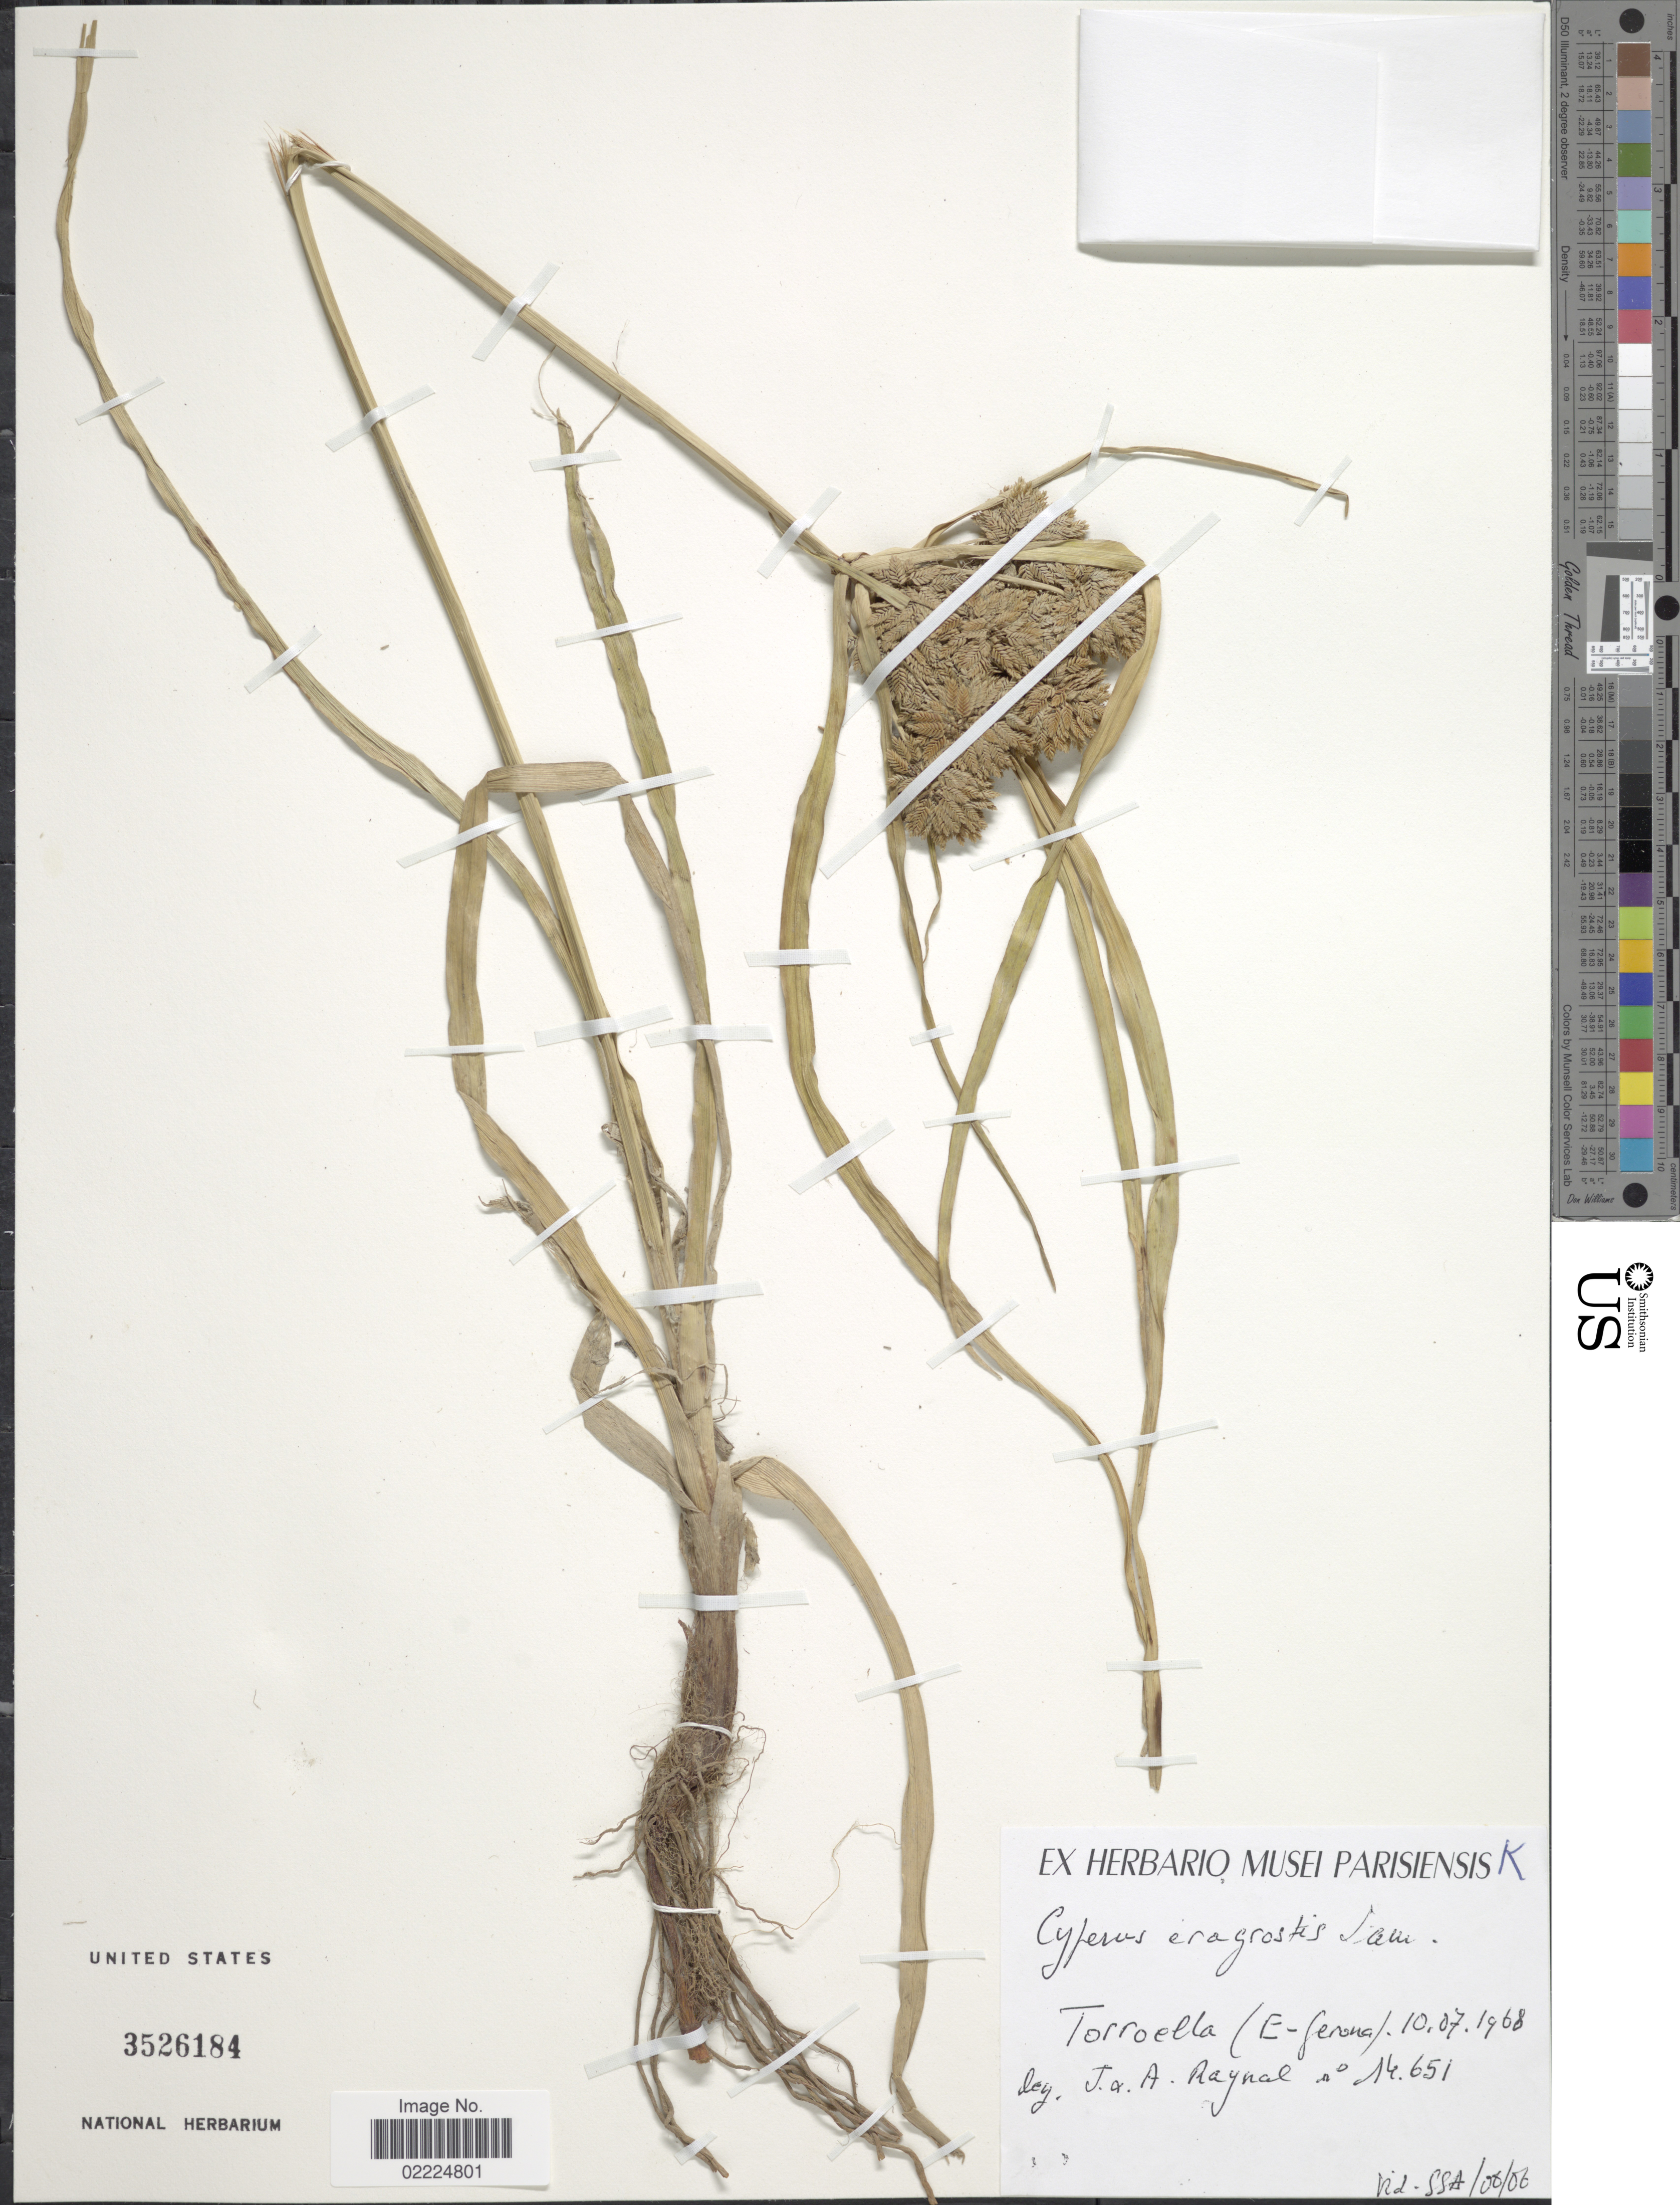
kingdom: Plantae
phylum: Tracheophyta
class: Liliopsida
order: Poales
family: Cyperaceae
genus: Cyperus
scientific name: Cyperus eragrostis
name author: Lam.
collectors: J. Raynal & A. M. Raynal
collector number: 14651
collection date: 1968-07-10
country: Spain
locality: Torroella (E- Gerona).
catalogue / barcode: US 3526184